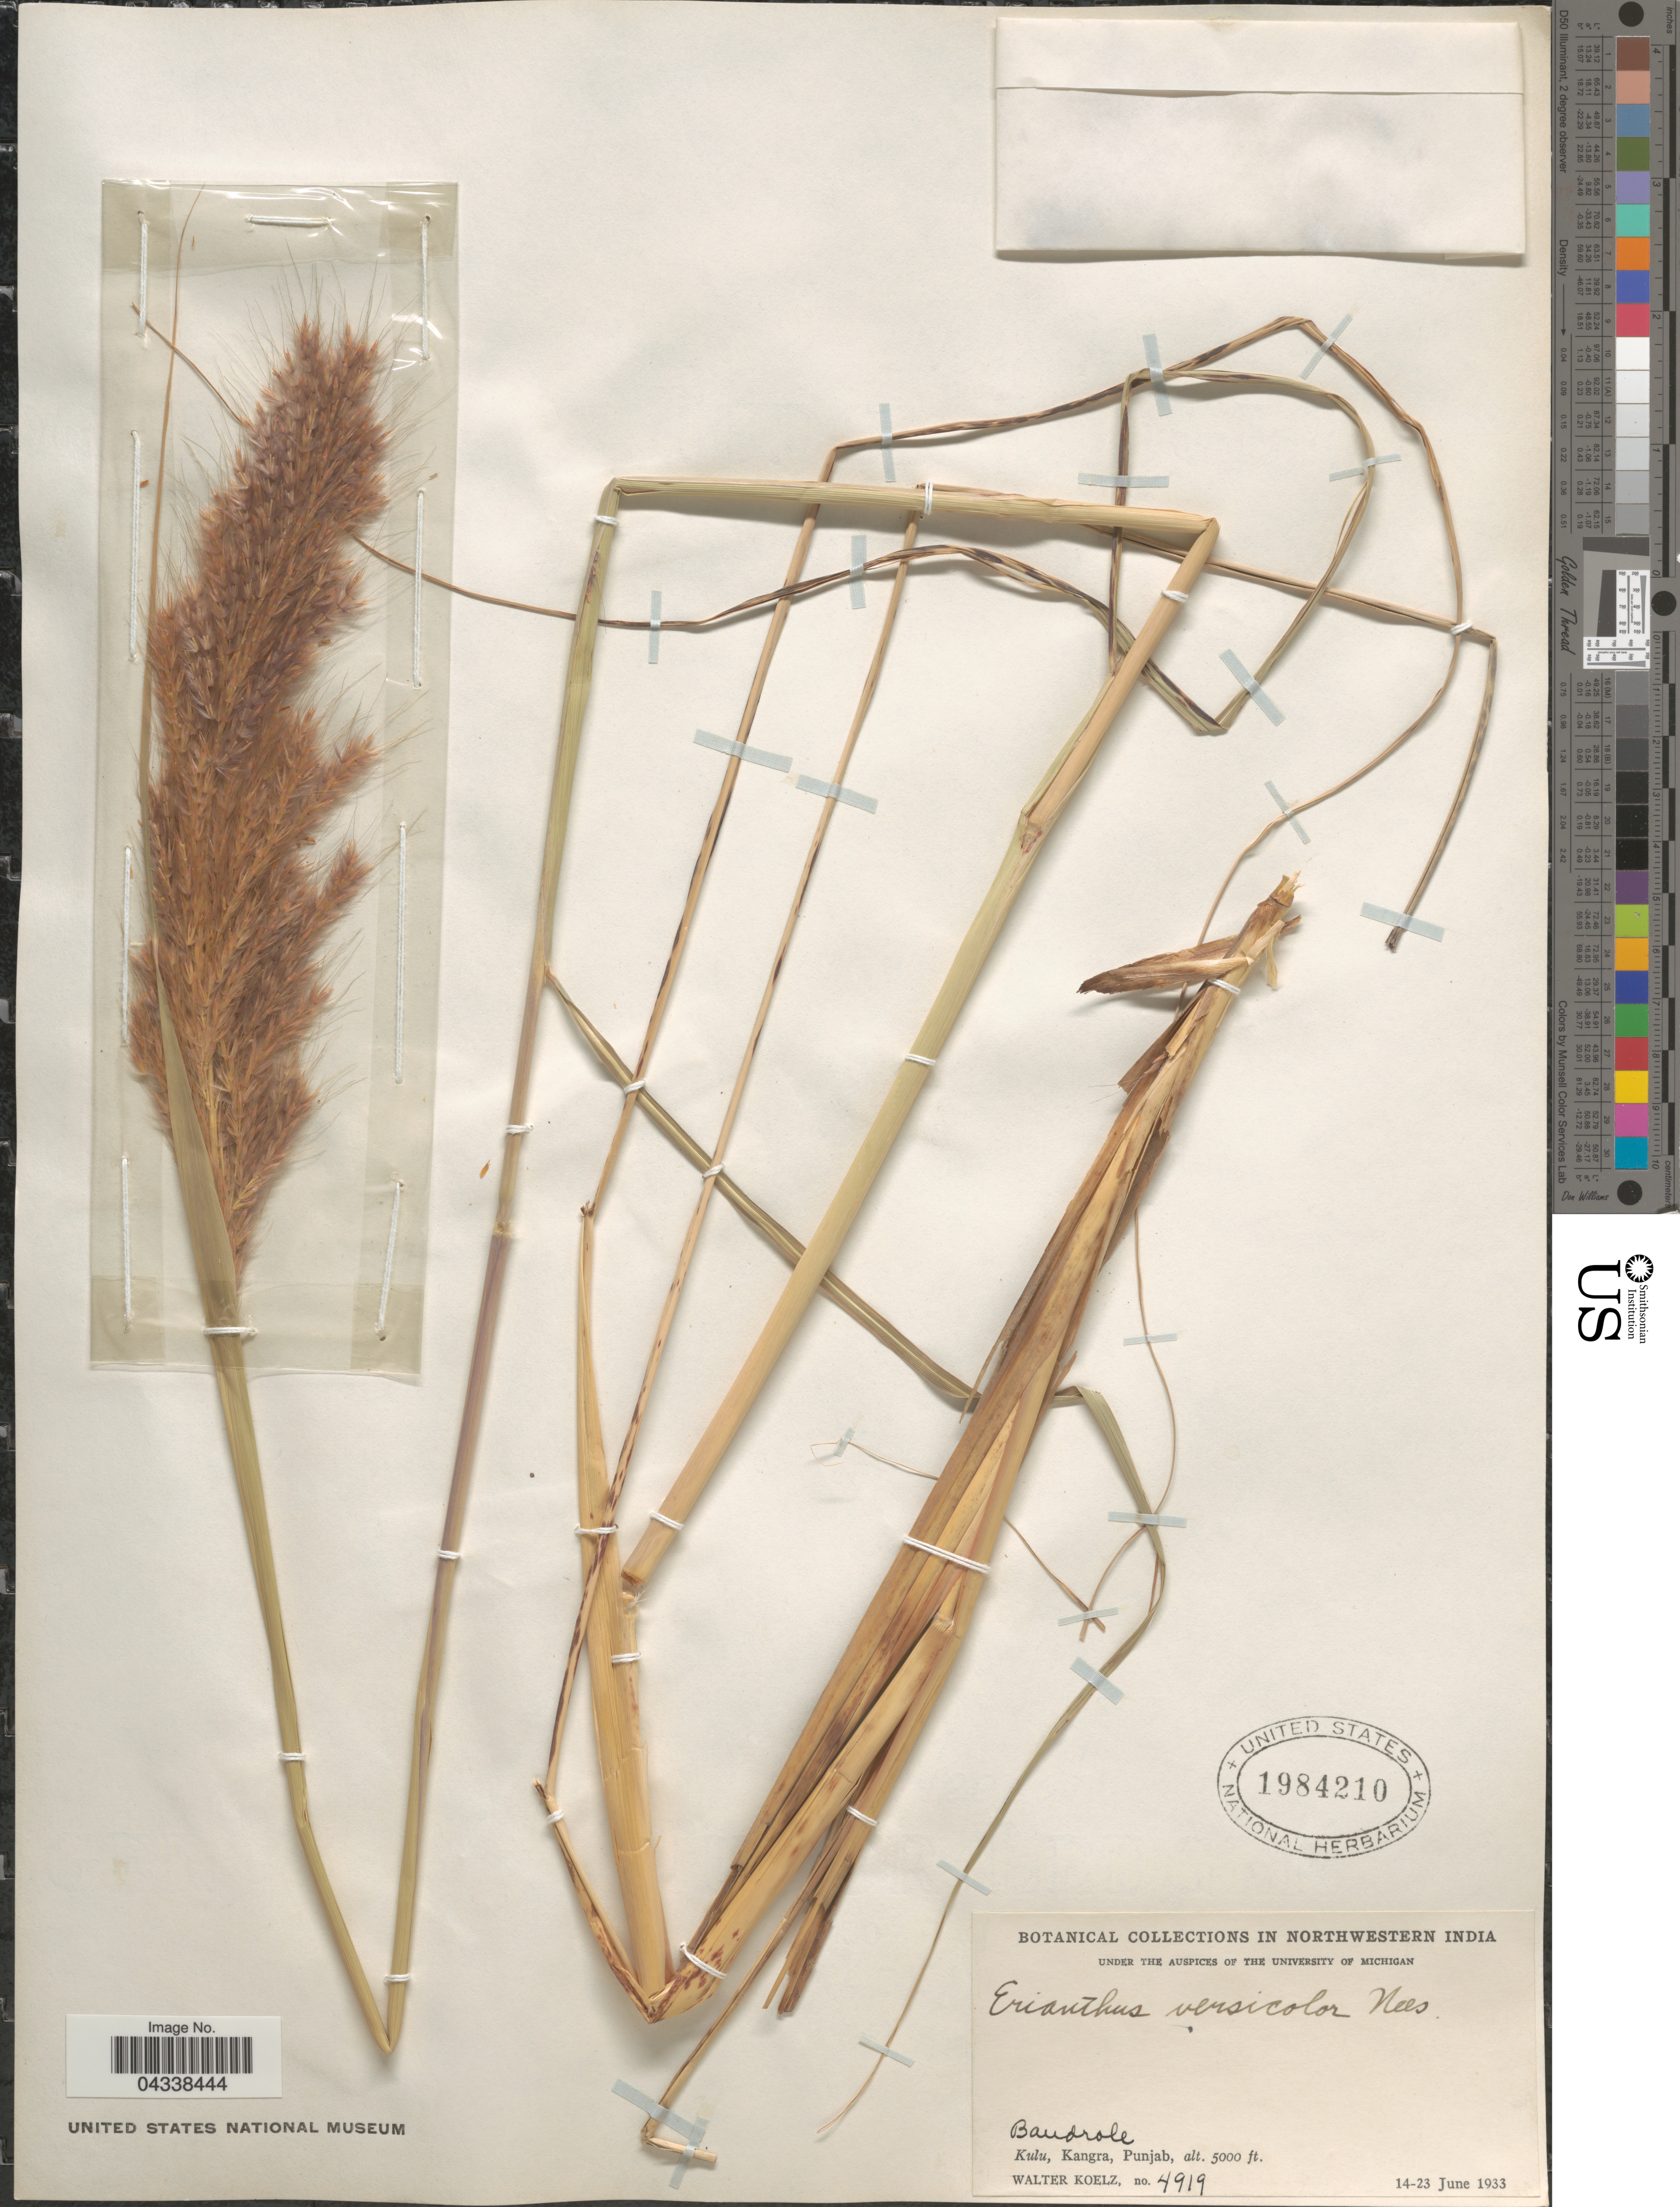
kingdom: Plantae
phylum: Tracheophyta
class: Liliopsida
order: Poales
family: Poaceae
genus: Saccharum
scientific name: Saccharum rufipilum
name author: Steud.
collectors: W. N. Koelz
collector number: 4919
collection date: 1933-06-14/1933-06-23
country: India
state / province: Punjab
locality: Northwestern India. Kulu, Kangra.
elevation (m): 1524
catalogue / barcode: US 1984210